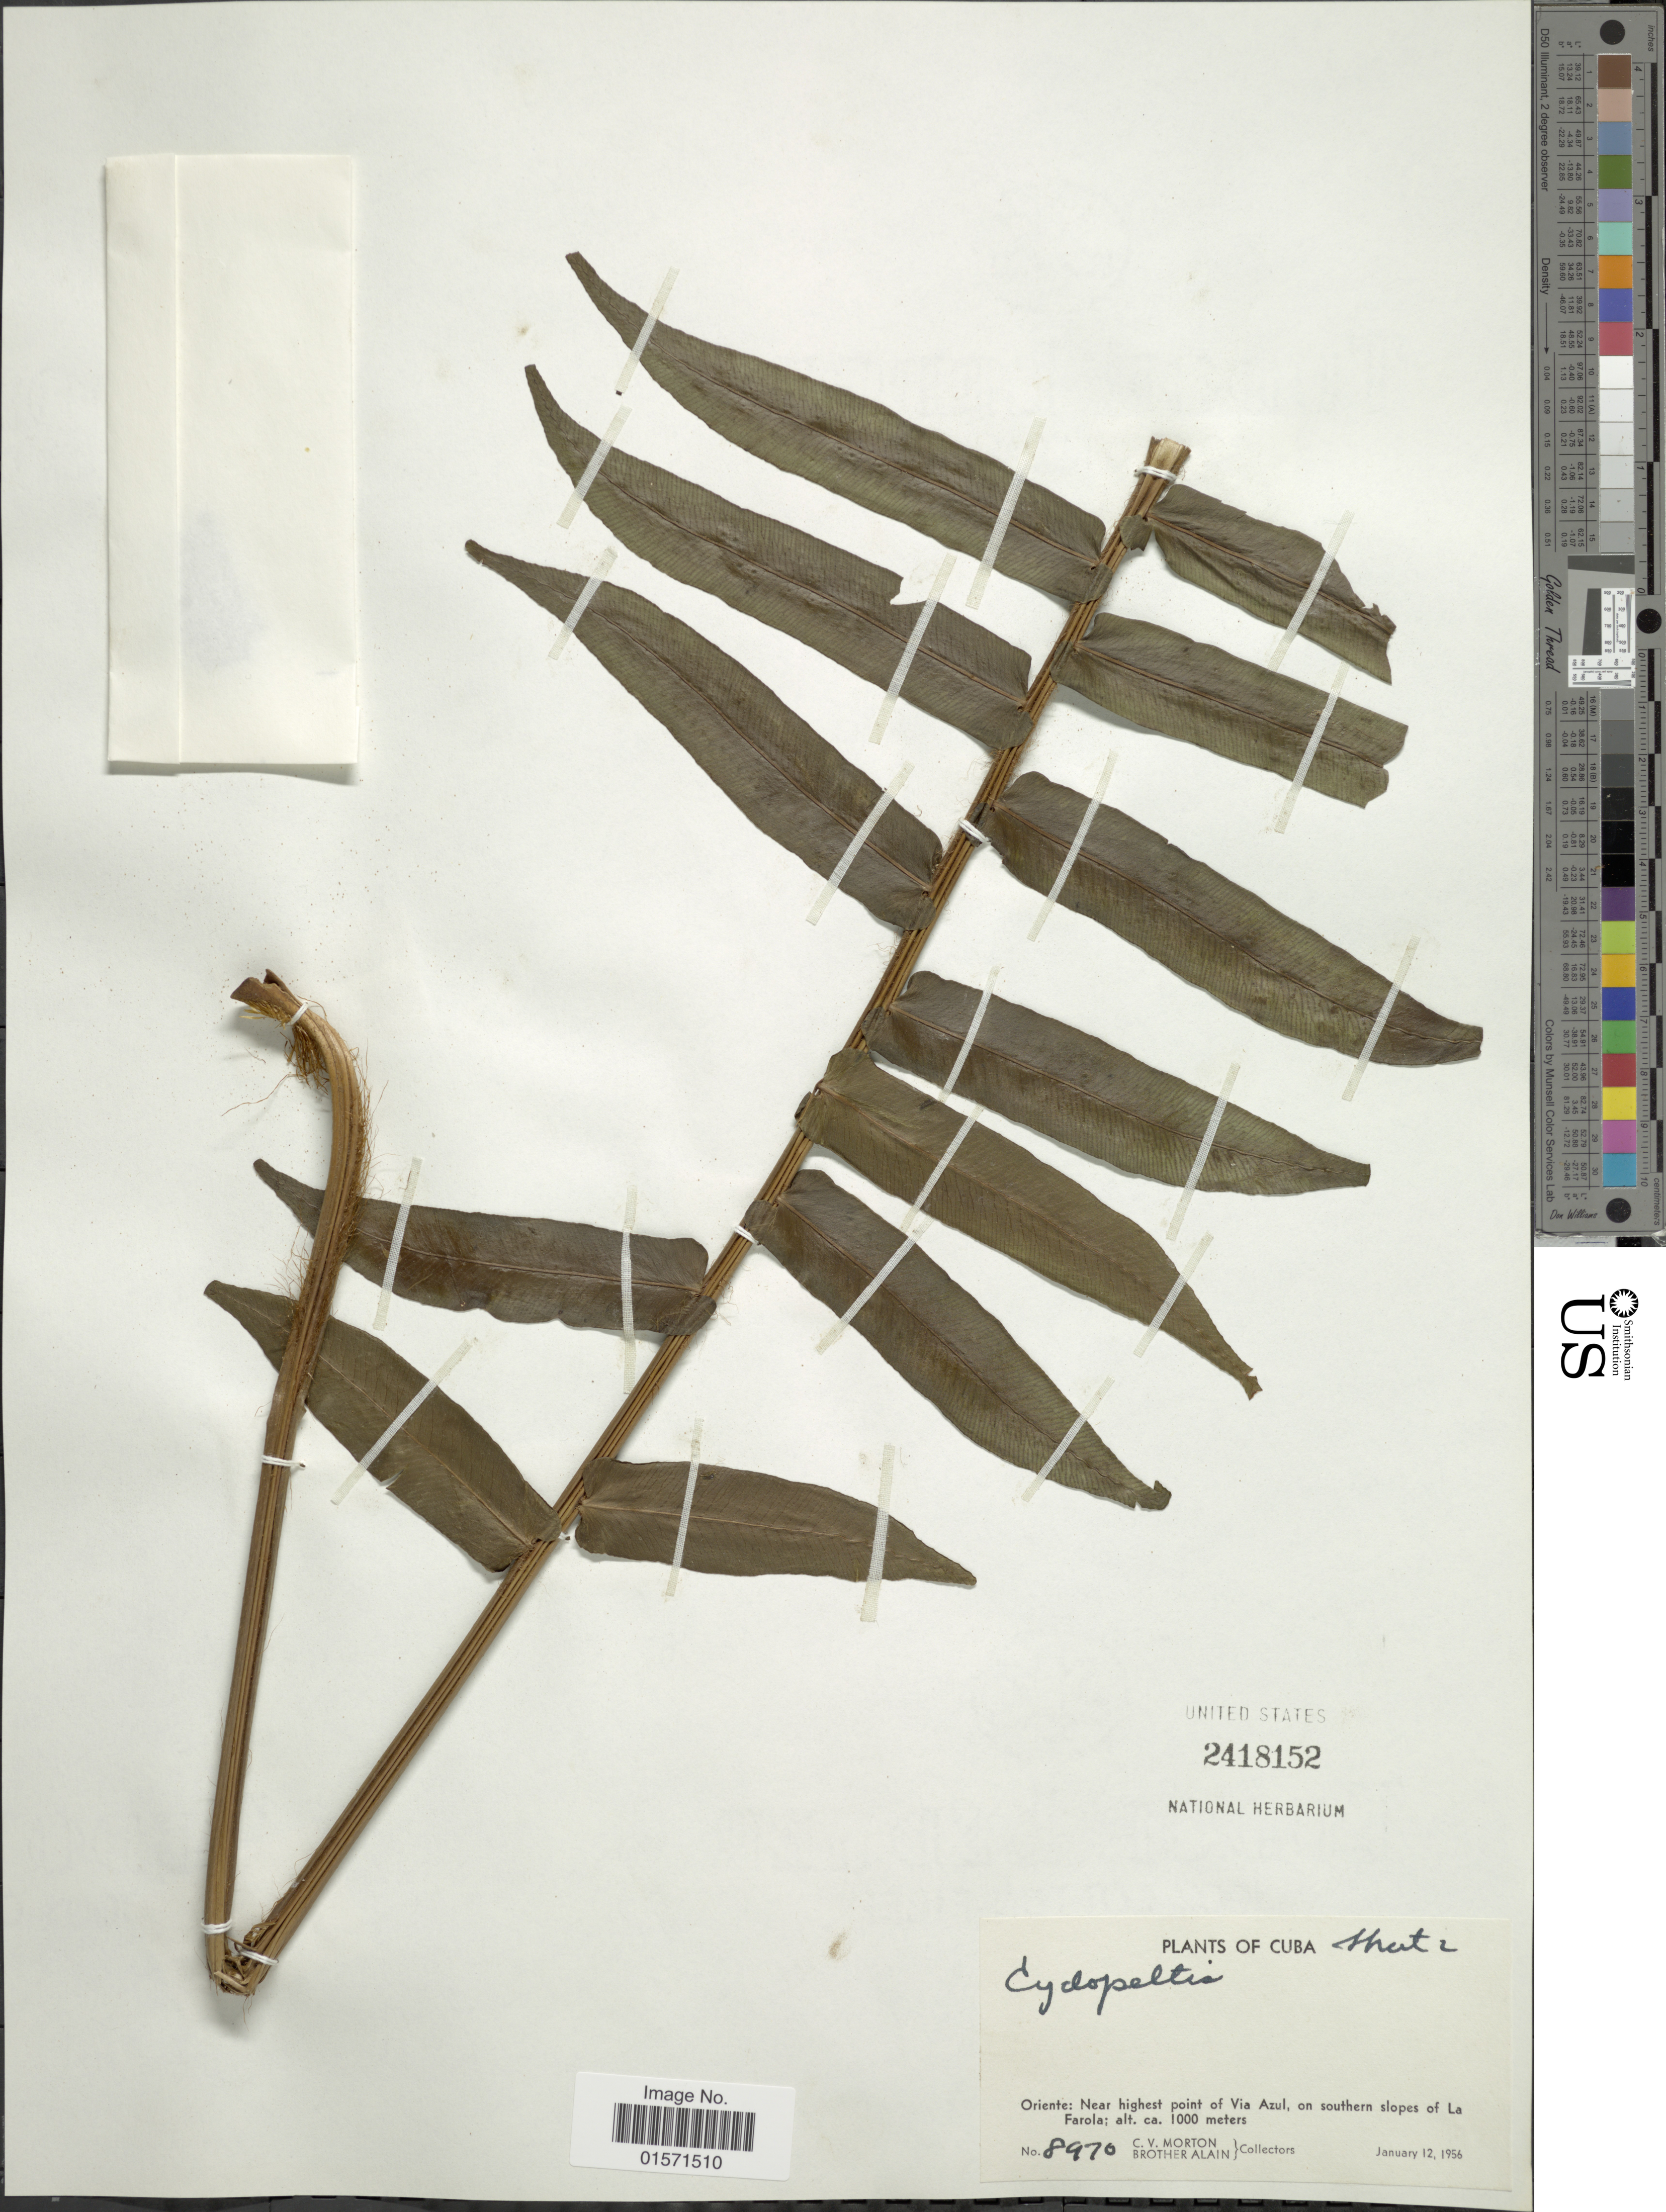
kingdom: Plantae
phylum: Tracheophyta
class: Polypodiopsida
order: Polypodiales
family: Lomariopsidaceae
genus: Cyclopeltis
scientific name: Cyclopeltis semicordata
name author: (Sw.) J. Sm.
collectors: C. V. Morton & Bro. Alain - DO NOT USE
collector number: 8970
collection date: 1956-01-12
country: Cuba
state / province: Oriente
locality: Oriente': Near highest point of Via Azul, on southern slopes of La Farola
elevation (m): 1000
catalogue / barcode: US 2418152